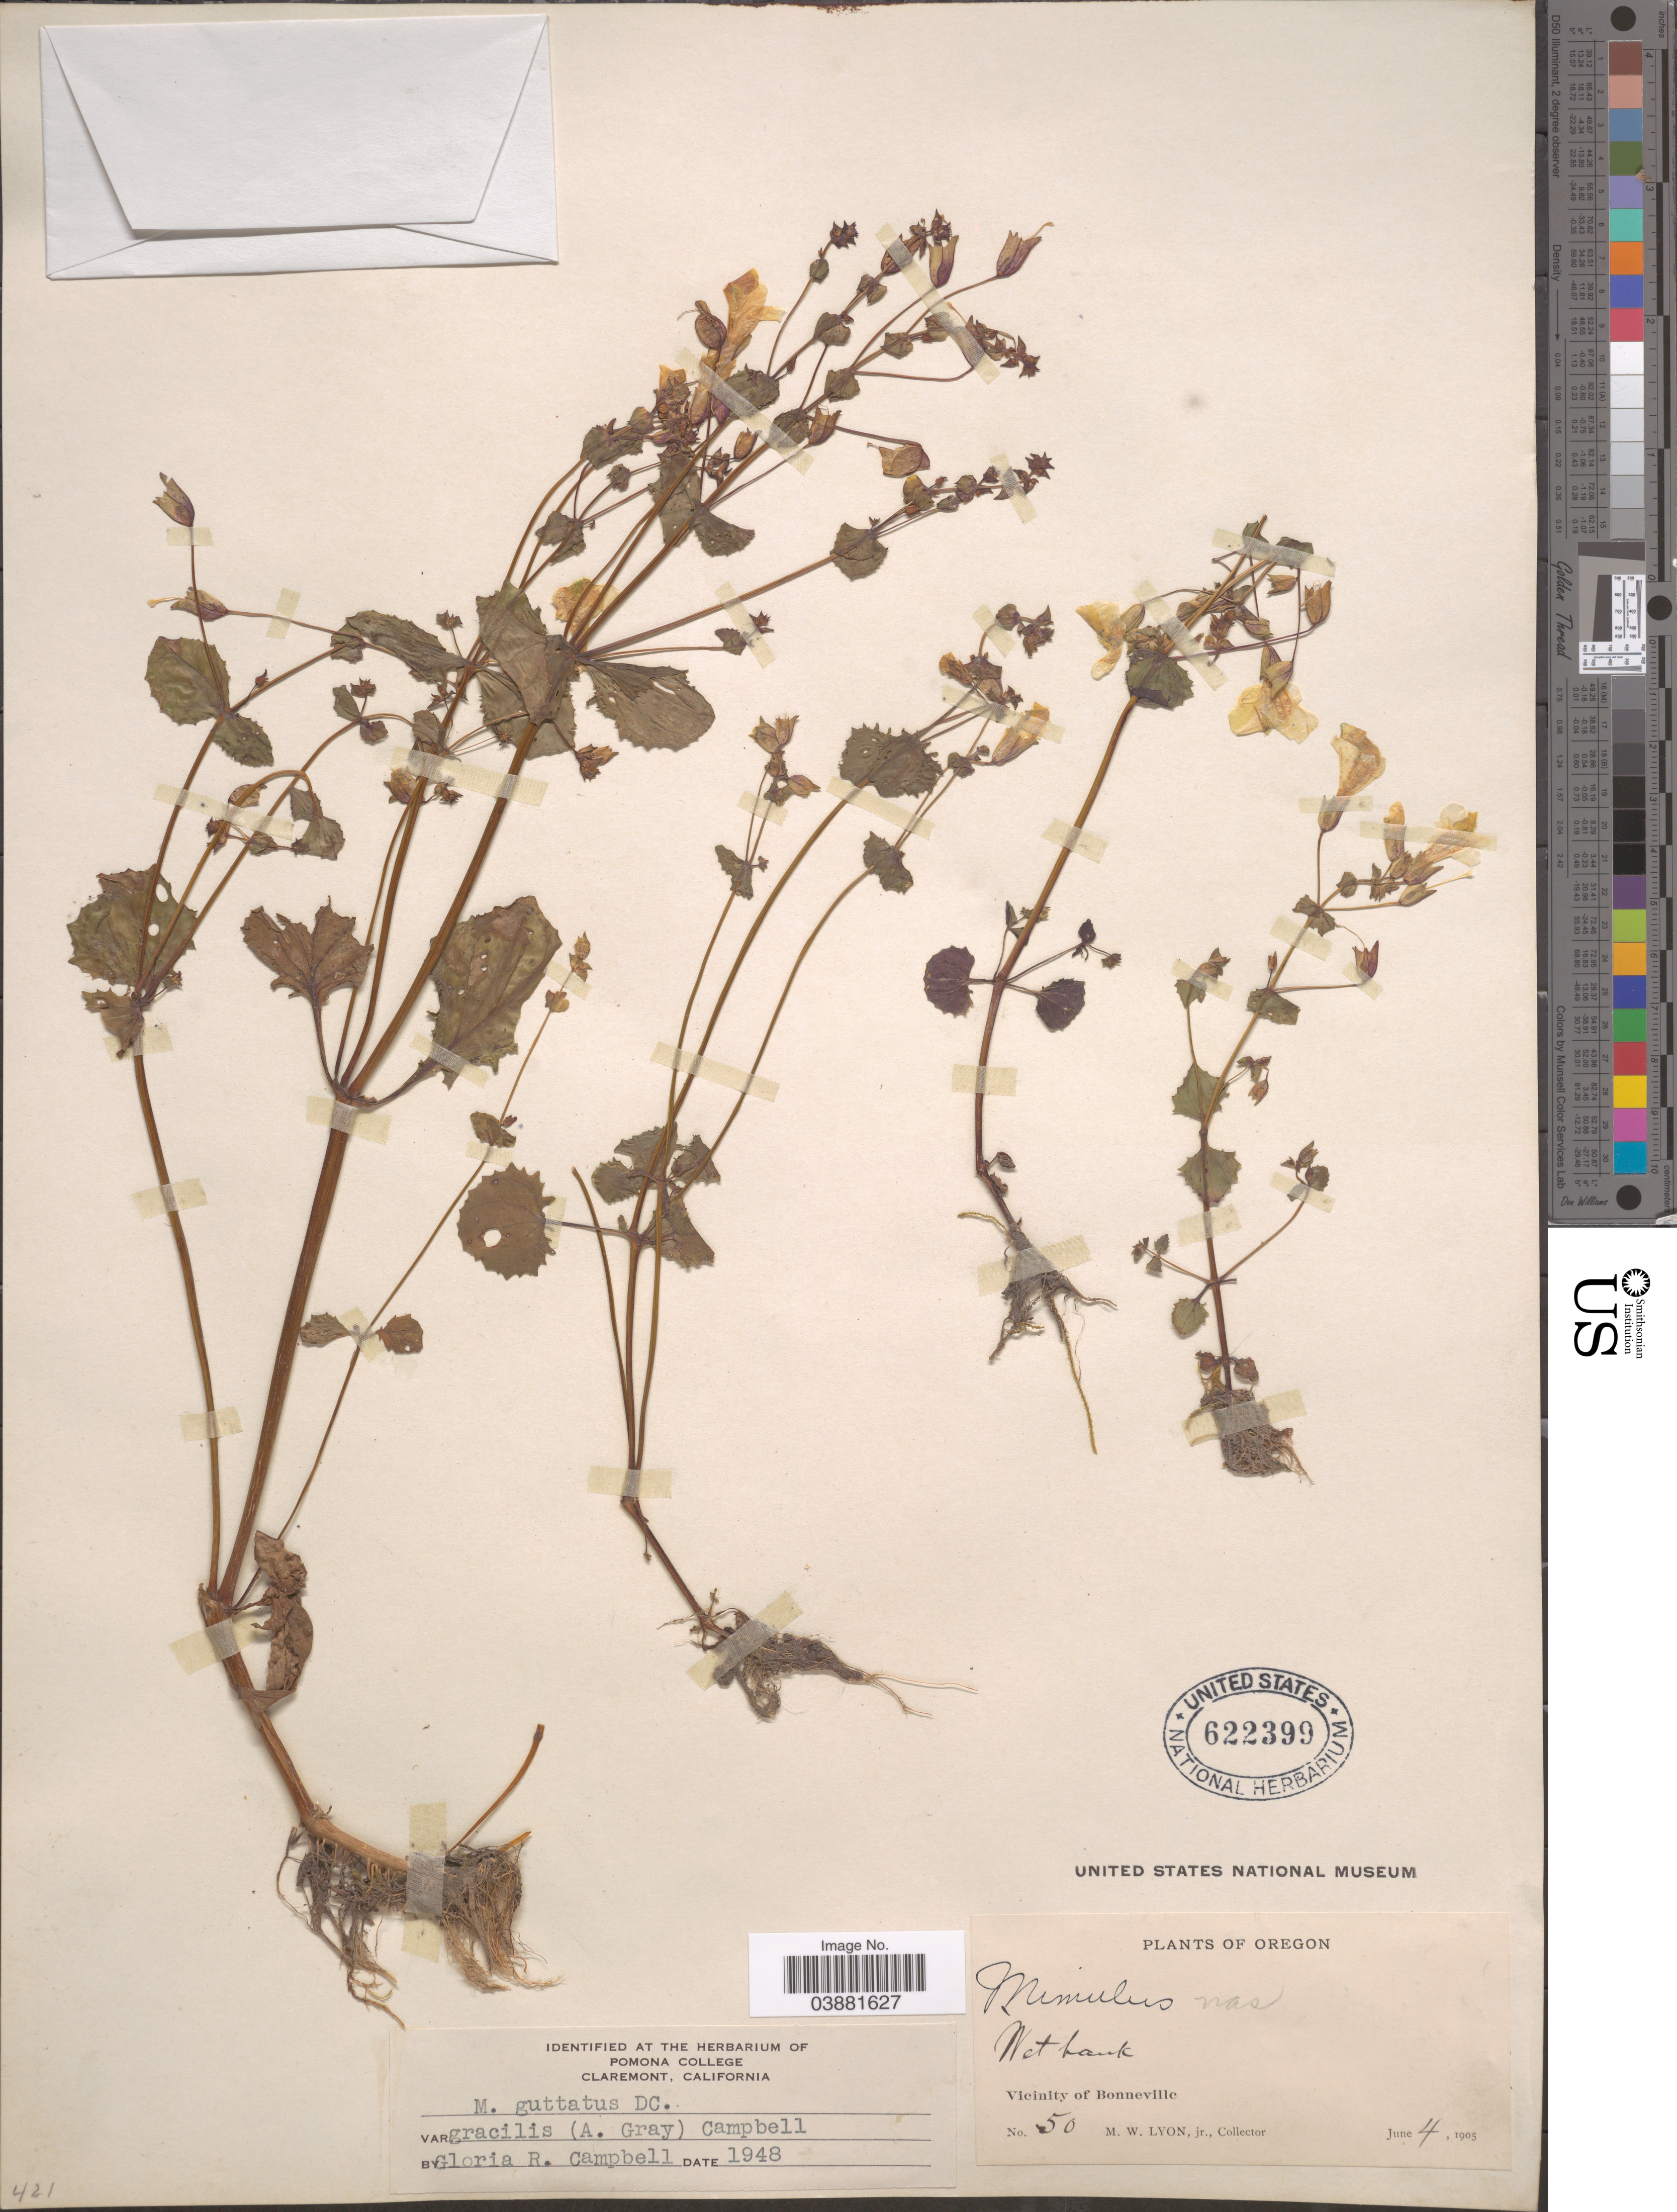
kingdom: Plantae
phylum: Tracheophyta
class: Magnoliopsida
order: Lamiales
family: Phrymaceae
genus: Mimulus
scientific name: Mimulus guttatus var. gracilis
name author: (A. Gray) G.R. Campb.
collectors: M. Lyon Jr.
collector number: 50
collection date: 1905-06-04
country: United States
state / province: Oregon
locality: Vicinity of Bonneville.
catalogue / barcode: US 622399